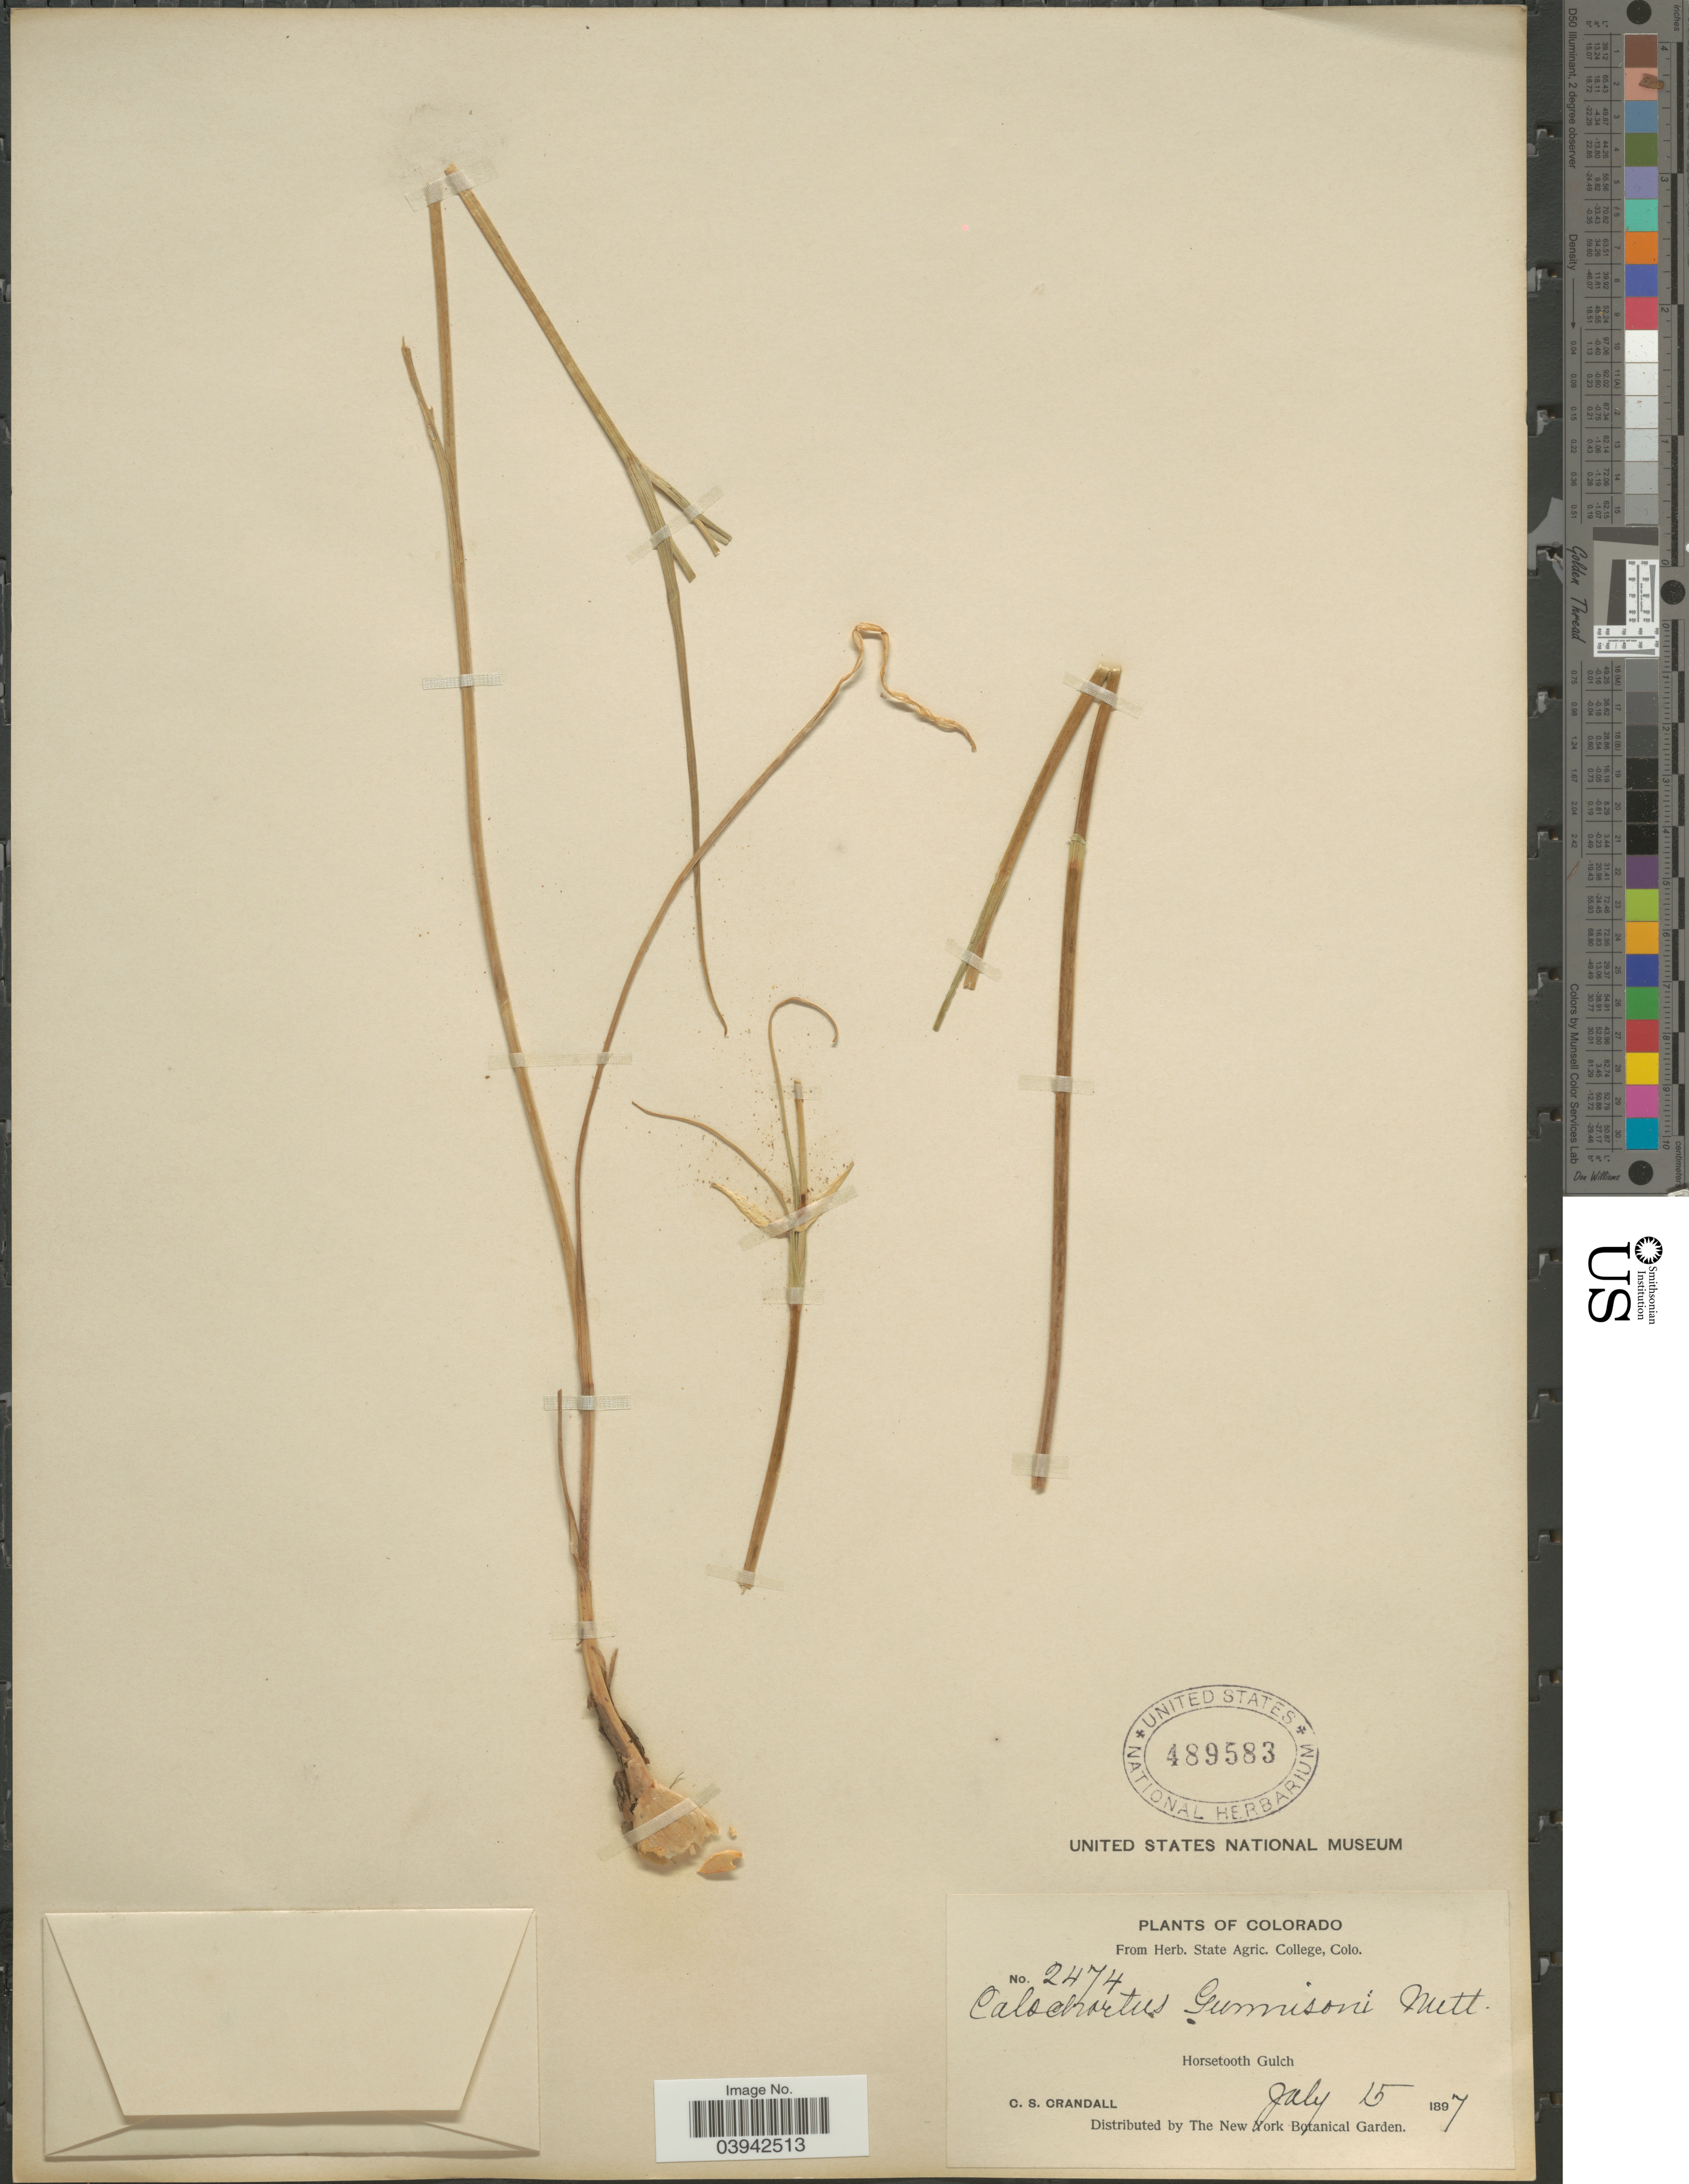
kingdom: Plantae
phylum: Tracheophyta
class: Liliopsida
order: Liliales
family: Liliaceae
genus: Calochortus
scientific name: Calochortus gunnisonii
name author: S. Watson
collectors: C. Crandall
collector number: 2474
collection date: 1897-07-15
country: United States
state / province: Colorado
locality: Horsetooth Gulch.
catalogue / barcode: US 489583